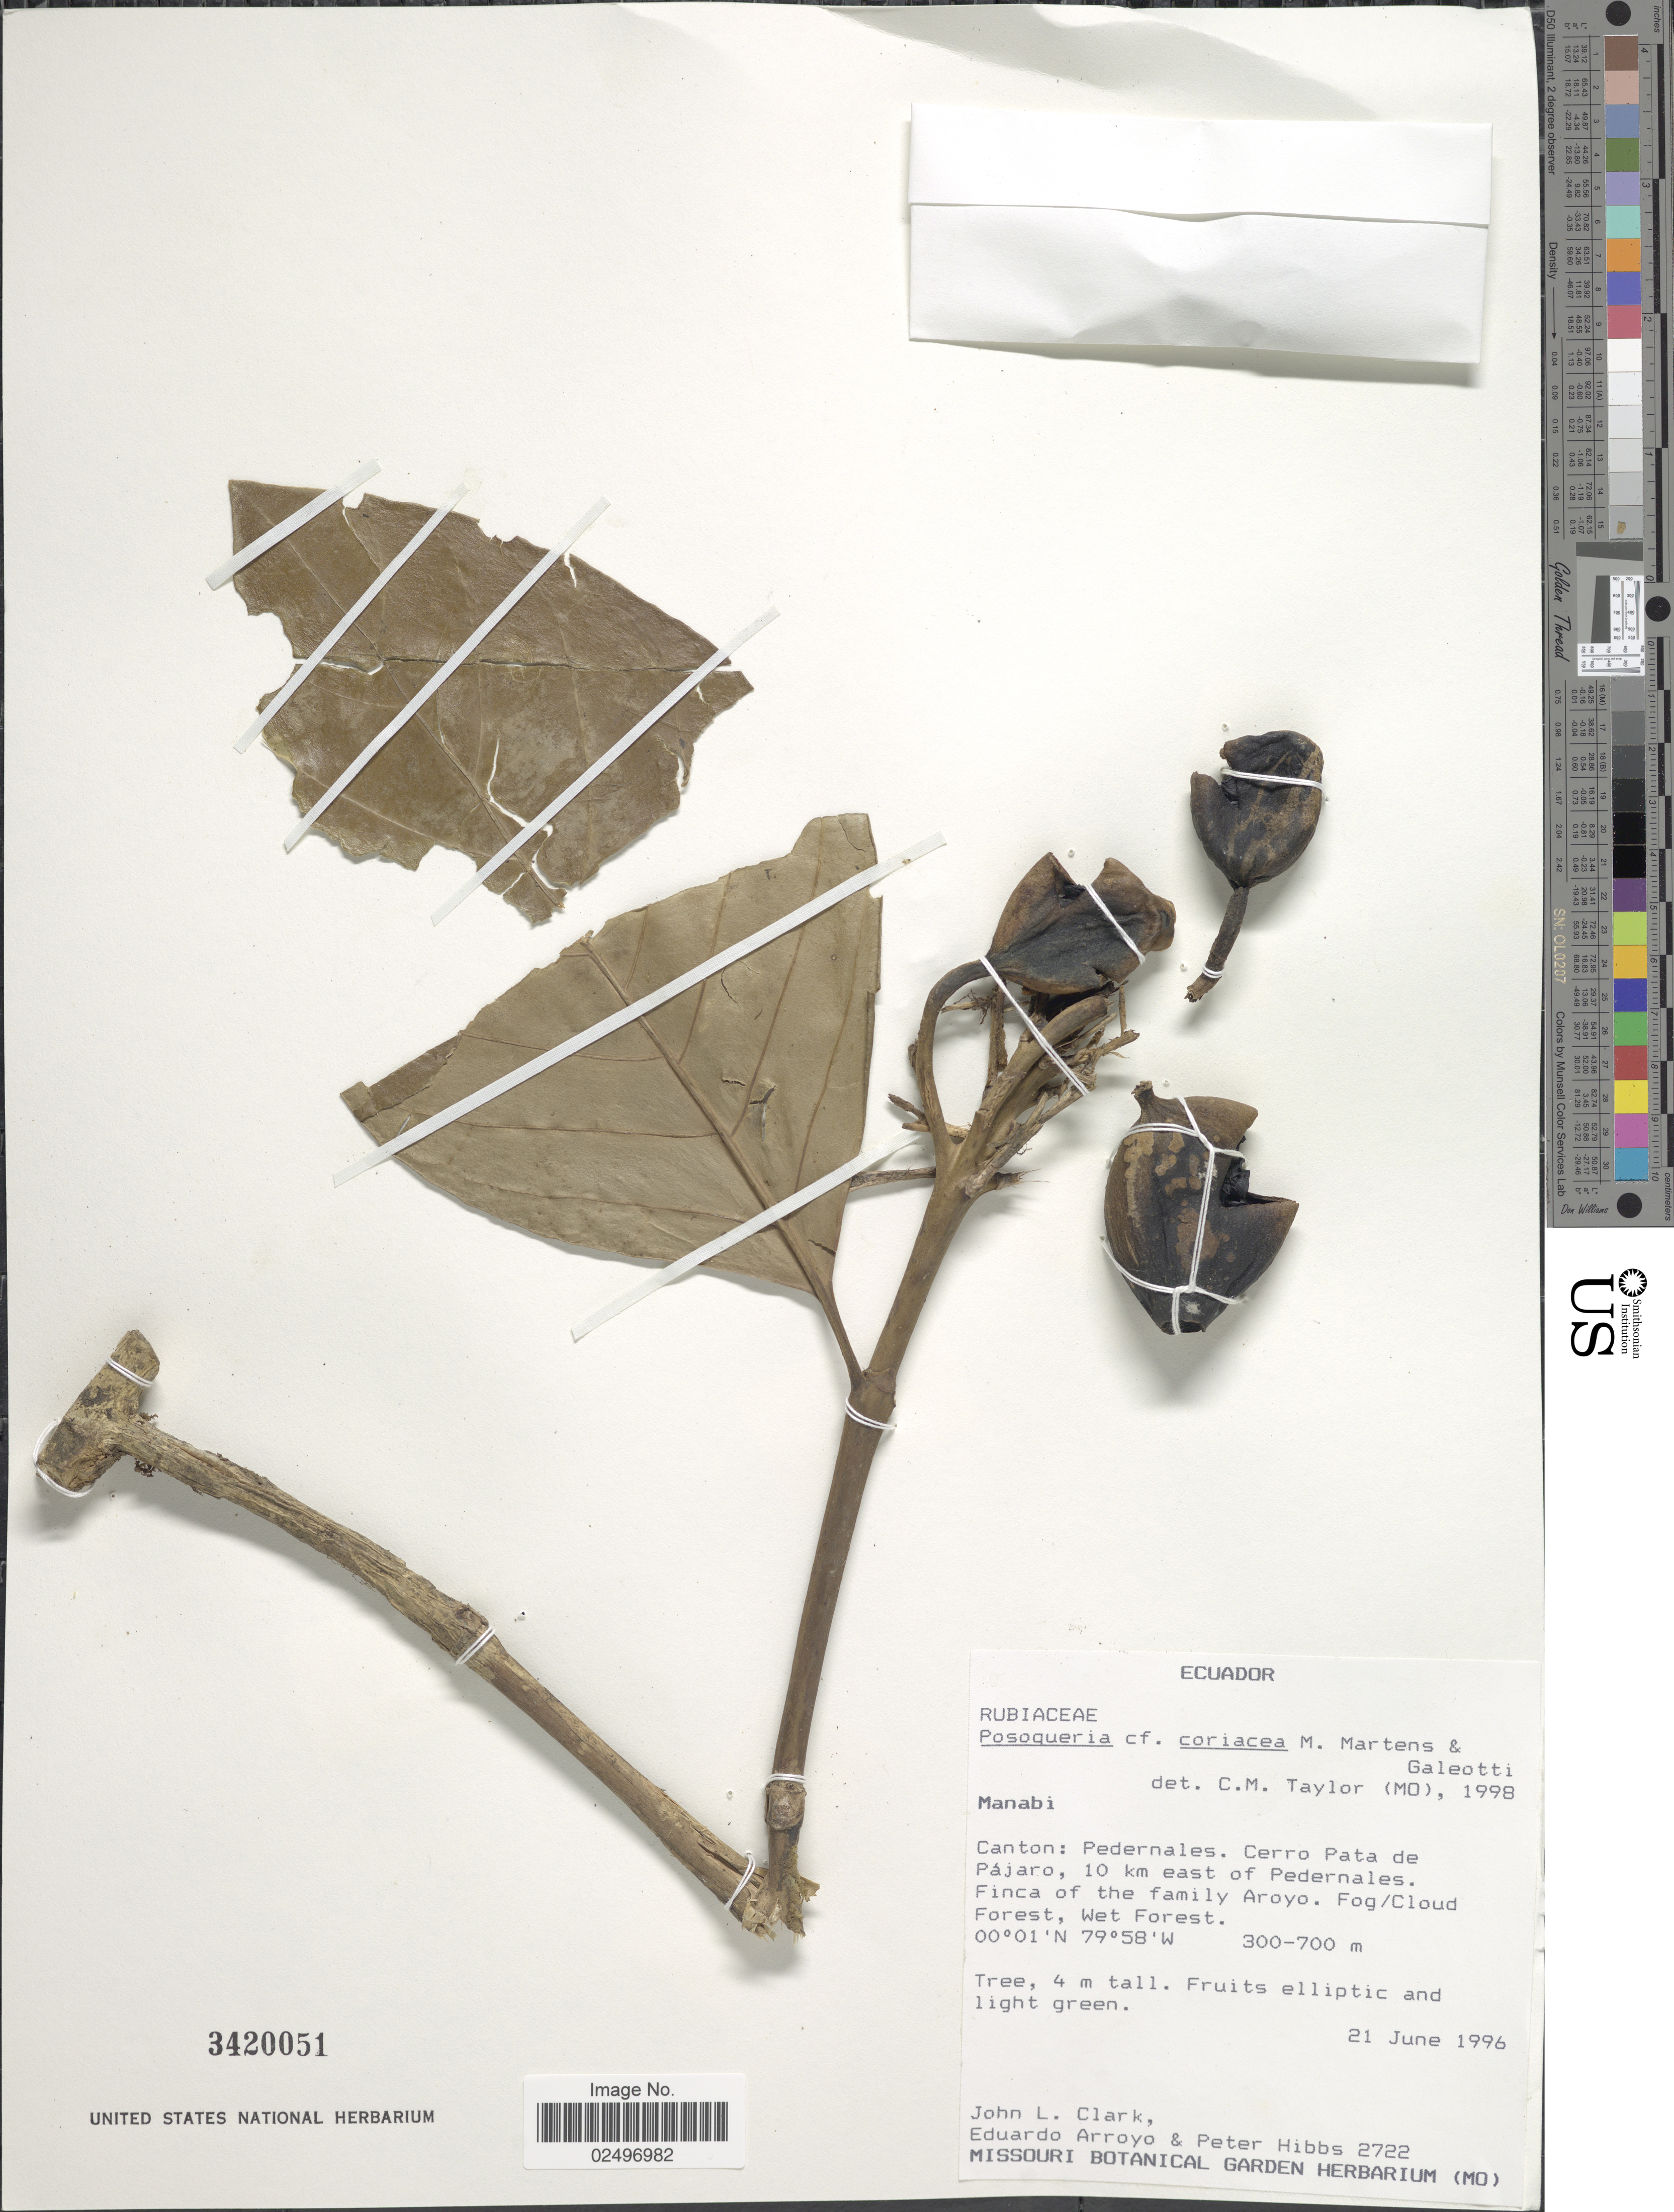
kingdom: Plantae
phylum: Tracheophyta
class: Magnoliopsida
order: Gentianales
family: Rubiaceae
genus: Posoqueria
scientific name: Posoqueria coriacea subsp. formosa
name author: M. Martens & Galeotti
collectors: J. L. Clark, E. Arroyo & P. Hibbs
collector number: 2722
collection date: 1996-06-21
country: Ecuador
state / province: Manabí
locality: Canton: Pedernales. Cerro Pata de Pájaro, 10 km east of Pedernales. Finca of the family Aroyo. Fog/Cloud Forest, Wet Forest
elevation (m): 300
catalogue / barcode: US 3420051